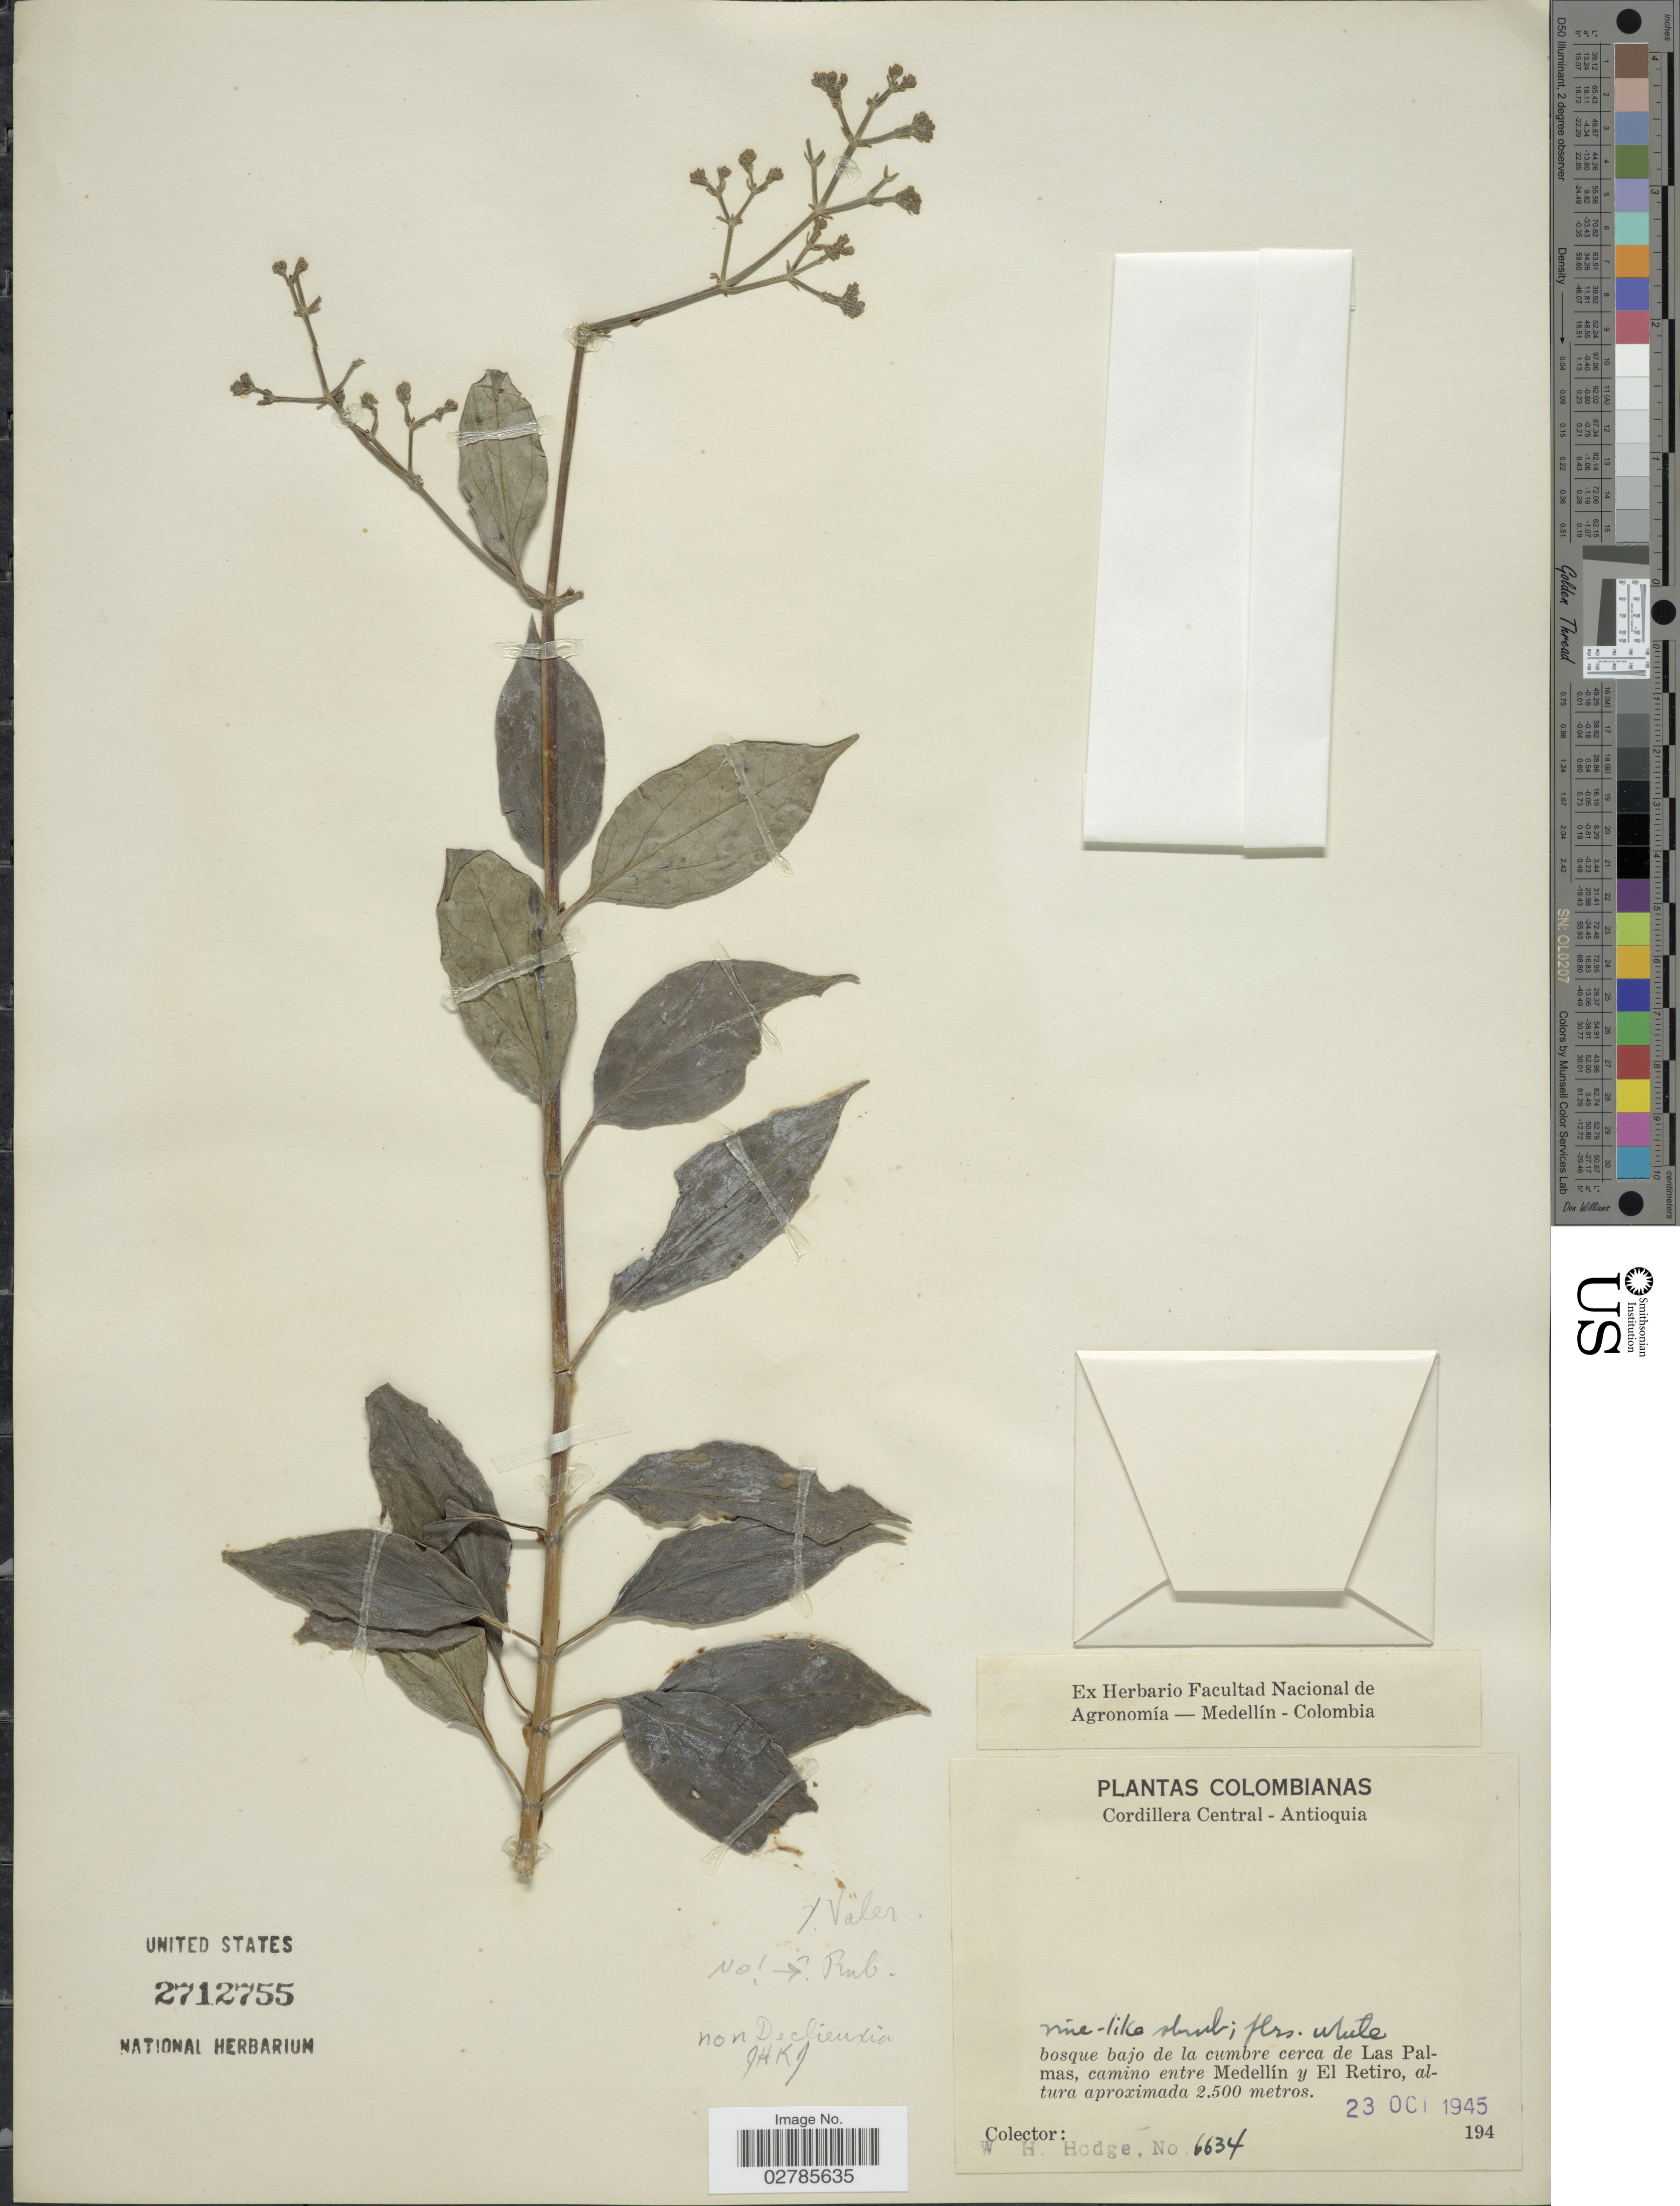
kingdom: Plantae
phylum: Tracheophyta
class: Magnoliopsida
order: Dipsacales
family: Caprifoliaceae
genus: Valeriana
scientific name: Valeriana sp.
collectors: W. Hodge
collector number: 6634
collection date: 1945-10-23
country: Colombia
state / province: Antioquia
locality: Cordillera Central, bosque bajo de la cumbre cerca de Las Palmas, camino entre Medellín y El Retiro.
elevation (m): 2500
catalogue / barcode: US 2712755